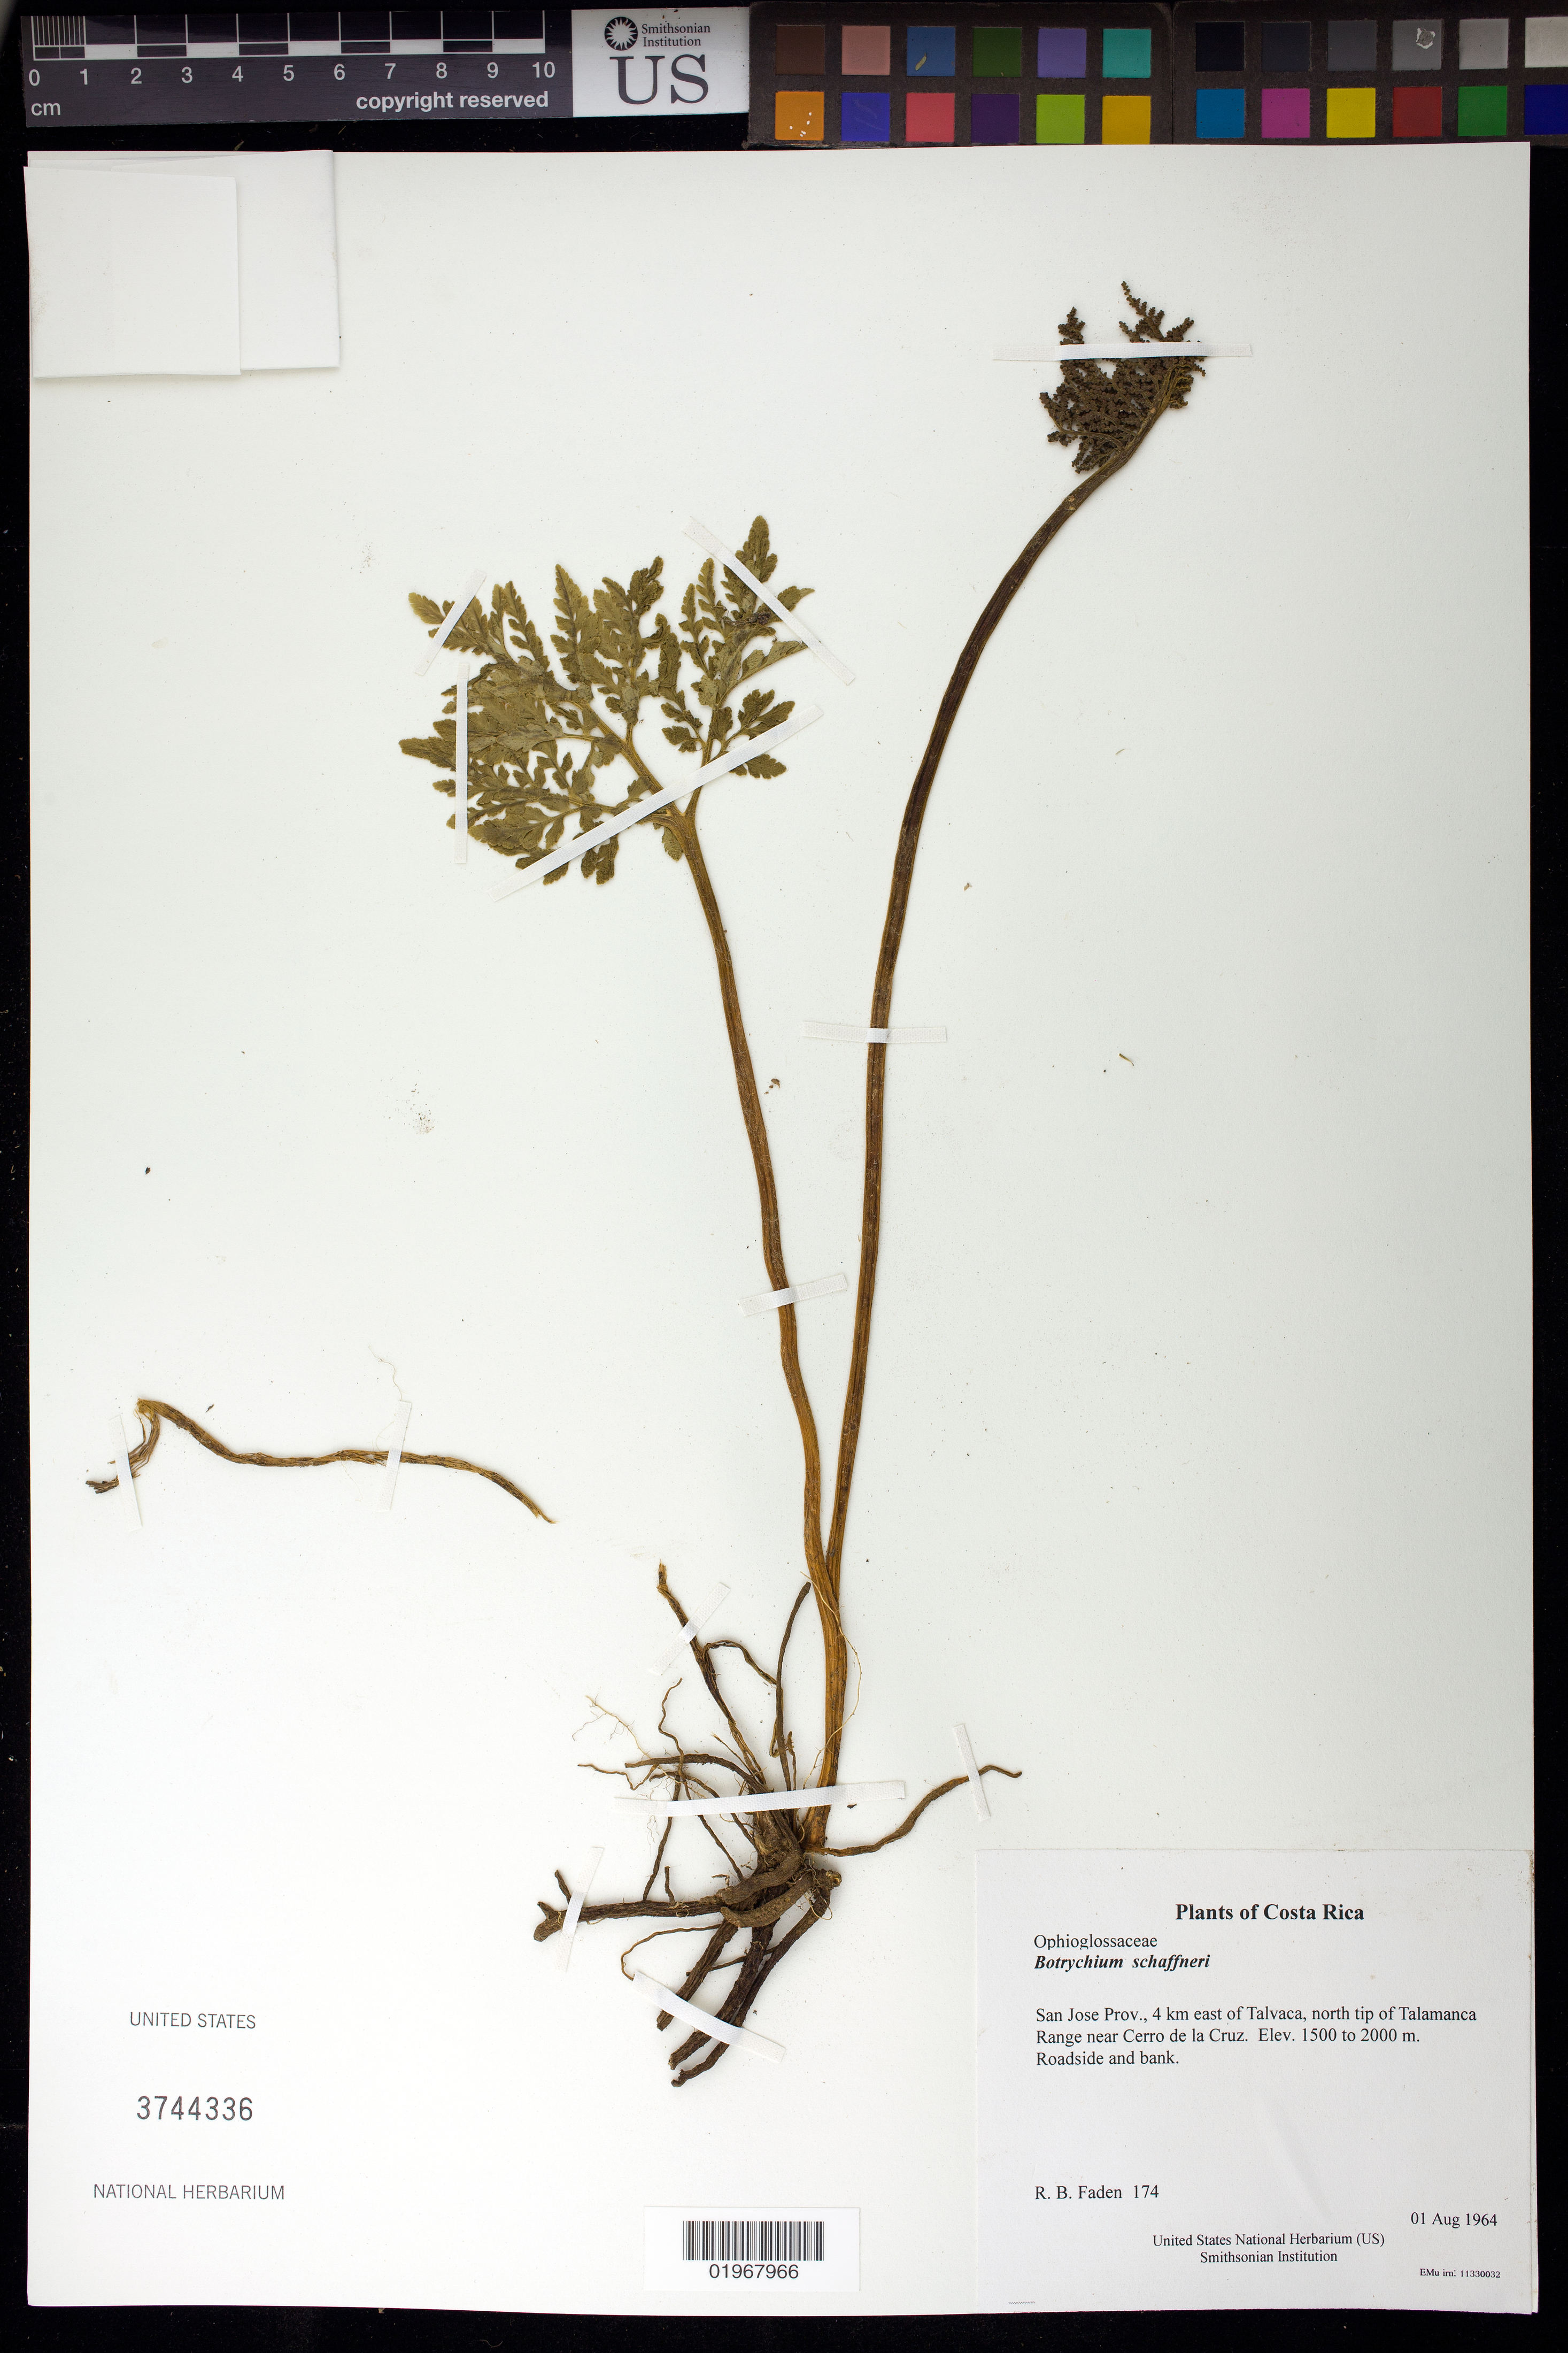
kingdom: Plantae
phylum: Tracheophyta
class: Polypodiopsida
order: Ophioglossales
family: Ophioglossaceae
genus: Botrychium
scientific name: Botrychium schaffneri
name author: Underw.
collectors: R. B. Faden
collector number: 174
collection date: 1964-08-01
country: Costa Rica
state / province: San Jose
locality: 4 km east of Talvaca, north tip of Talamanca Range near Cerro de la Cruz.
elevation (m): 1500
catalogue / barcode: US 3744336